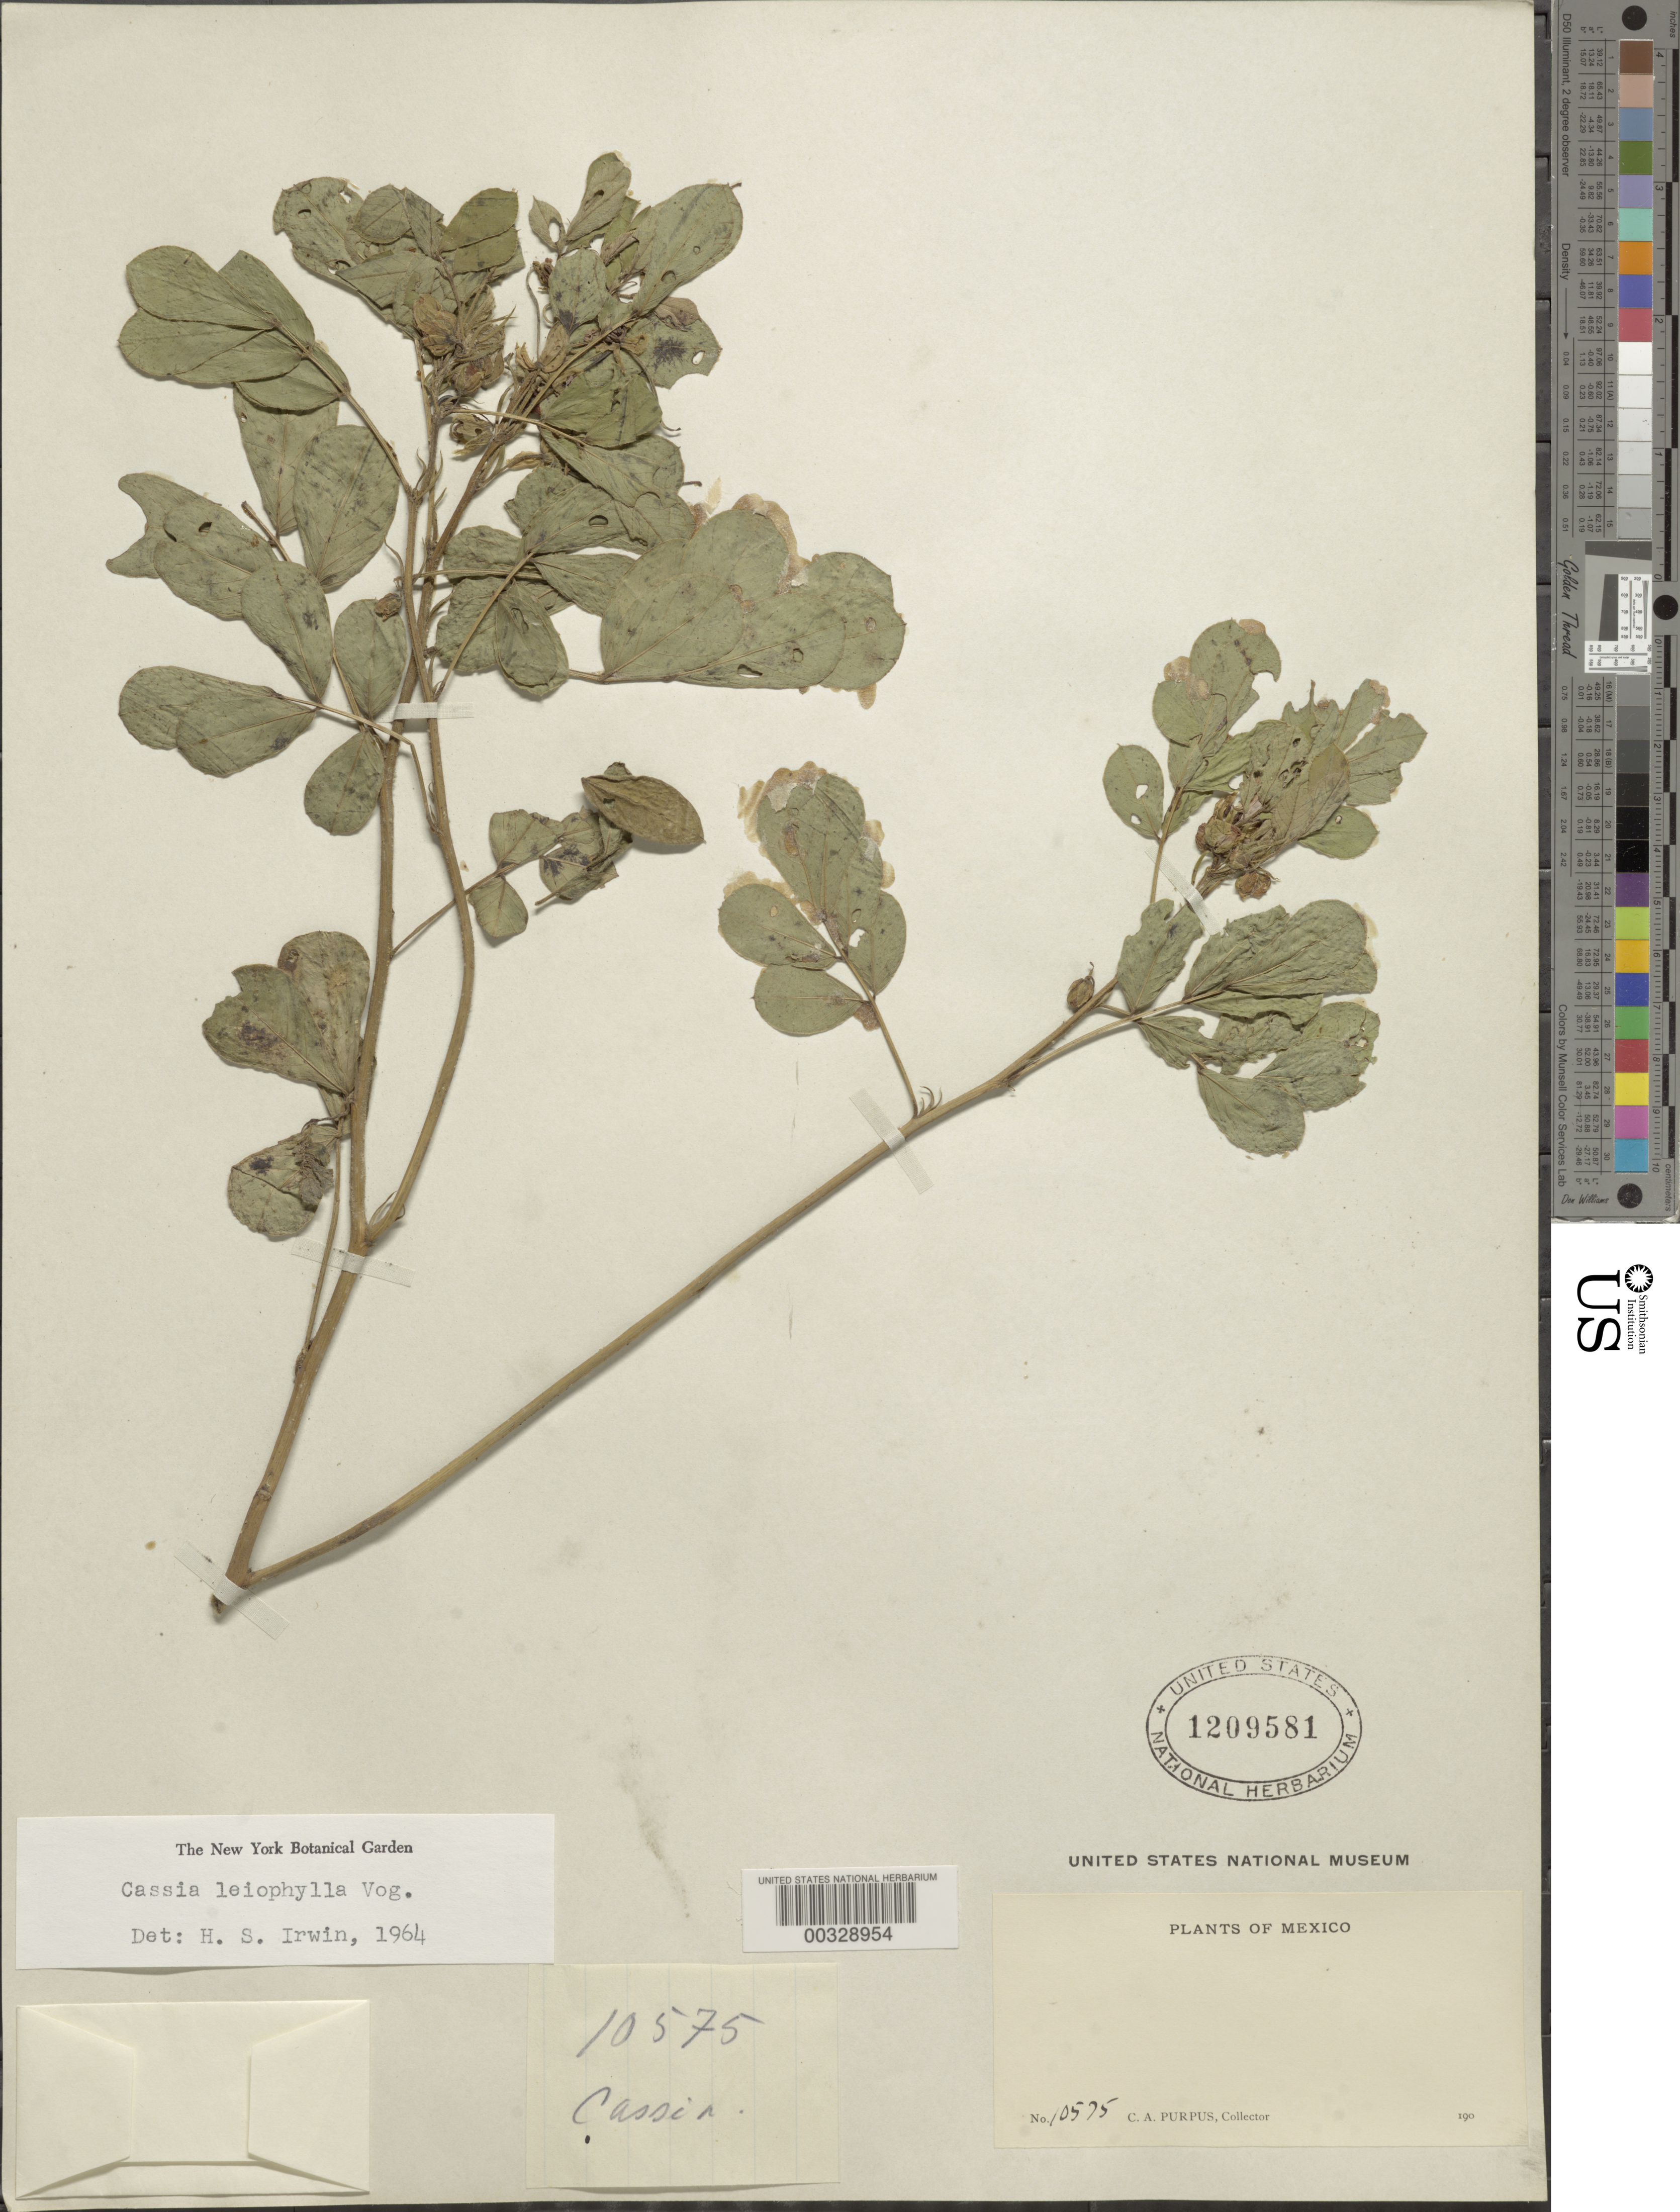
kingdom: Plantae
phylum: Tracheophyta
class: Magnoliopsida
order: Fabales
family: Fabaceae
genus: Senna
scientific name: Senna leiophylla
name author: (Vogel) H.S. Irwin & Barneby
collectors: C. A. Purpus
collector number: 10575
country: Mexico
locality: E of Monserrat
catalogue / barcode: US 1209581